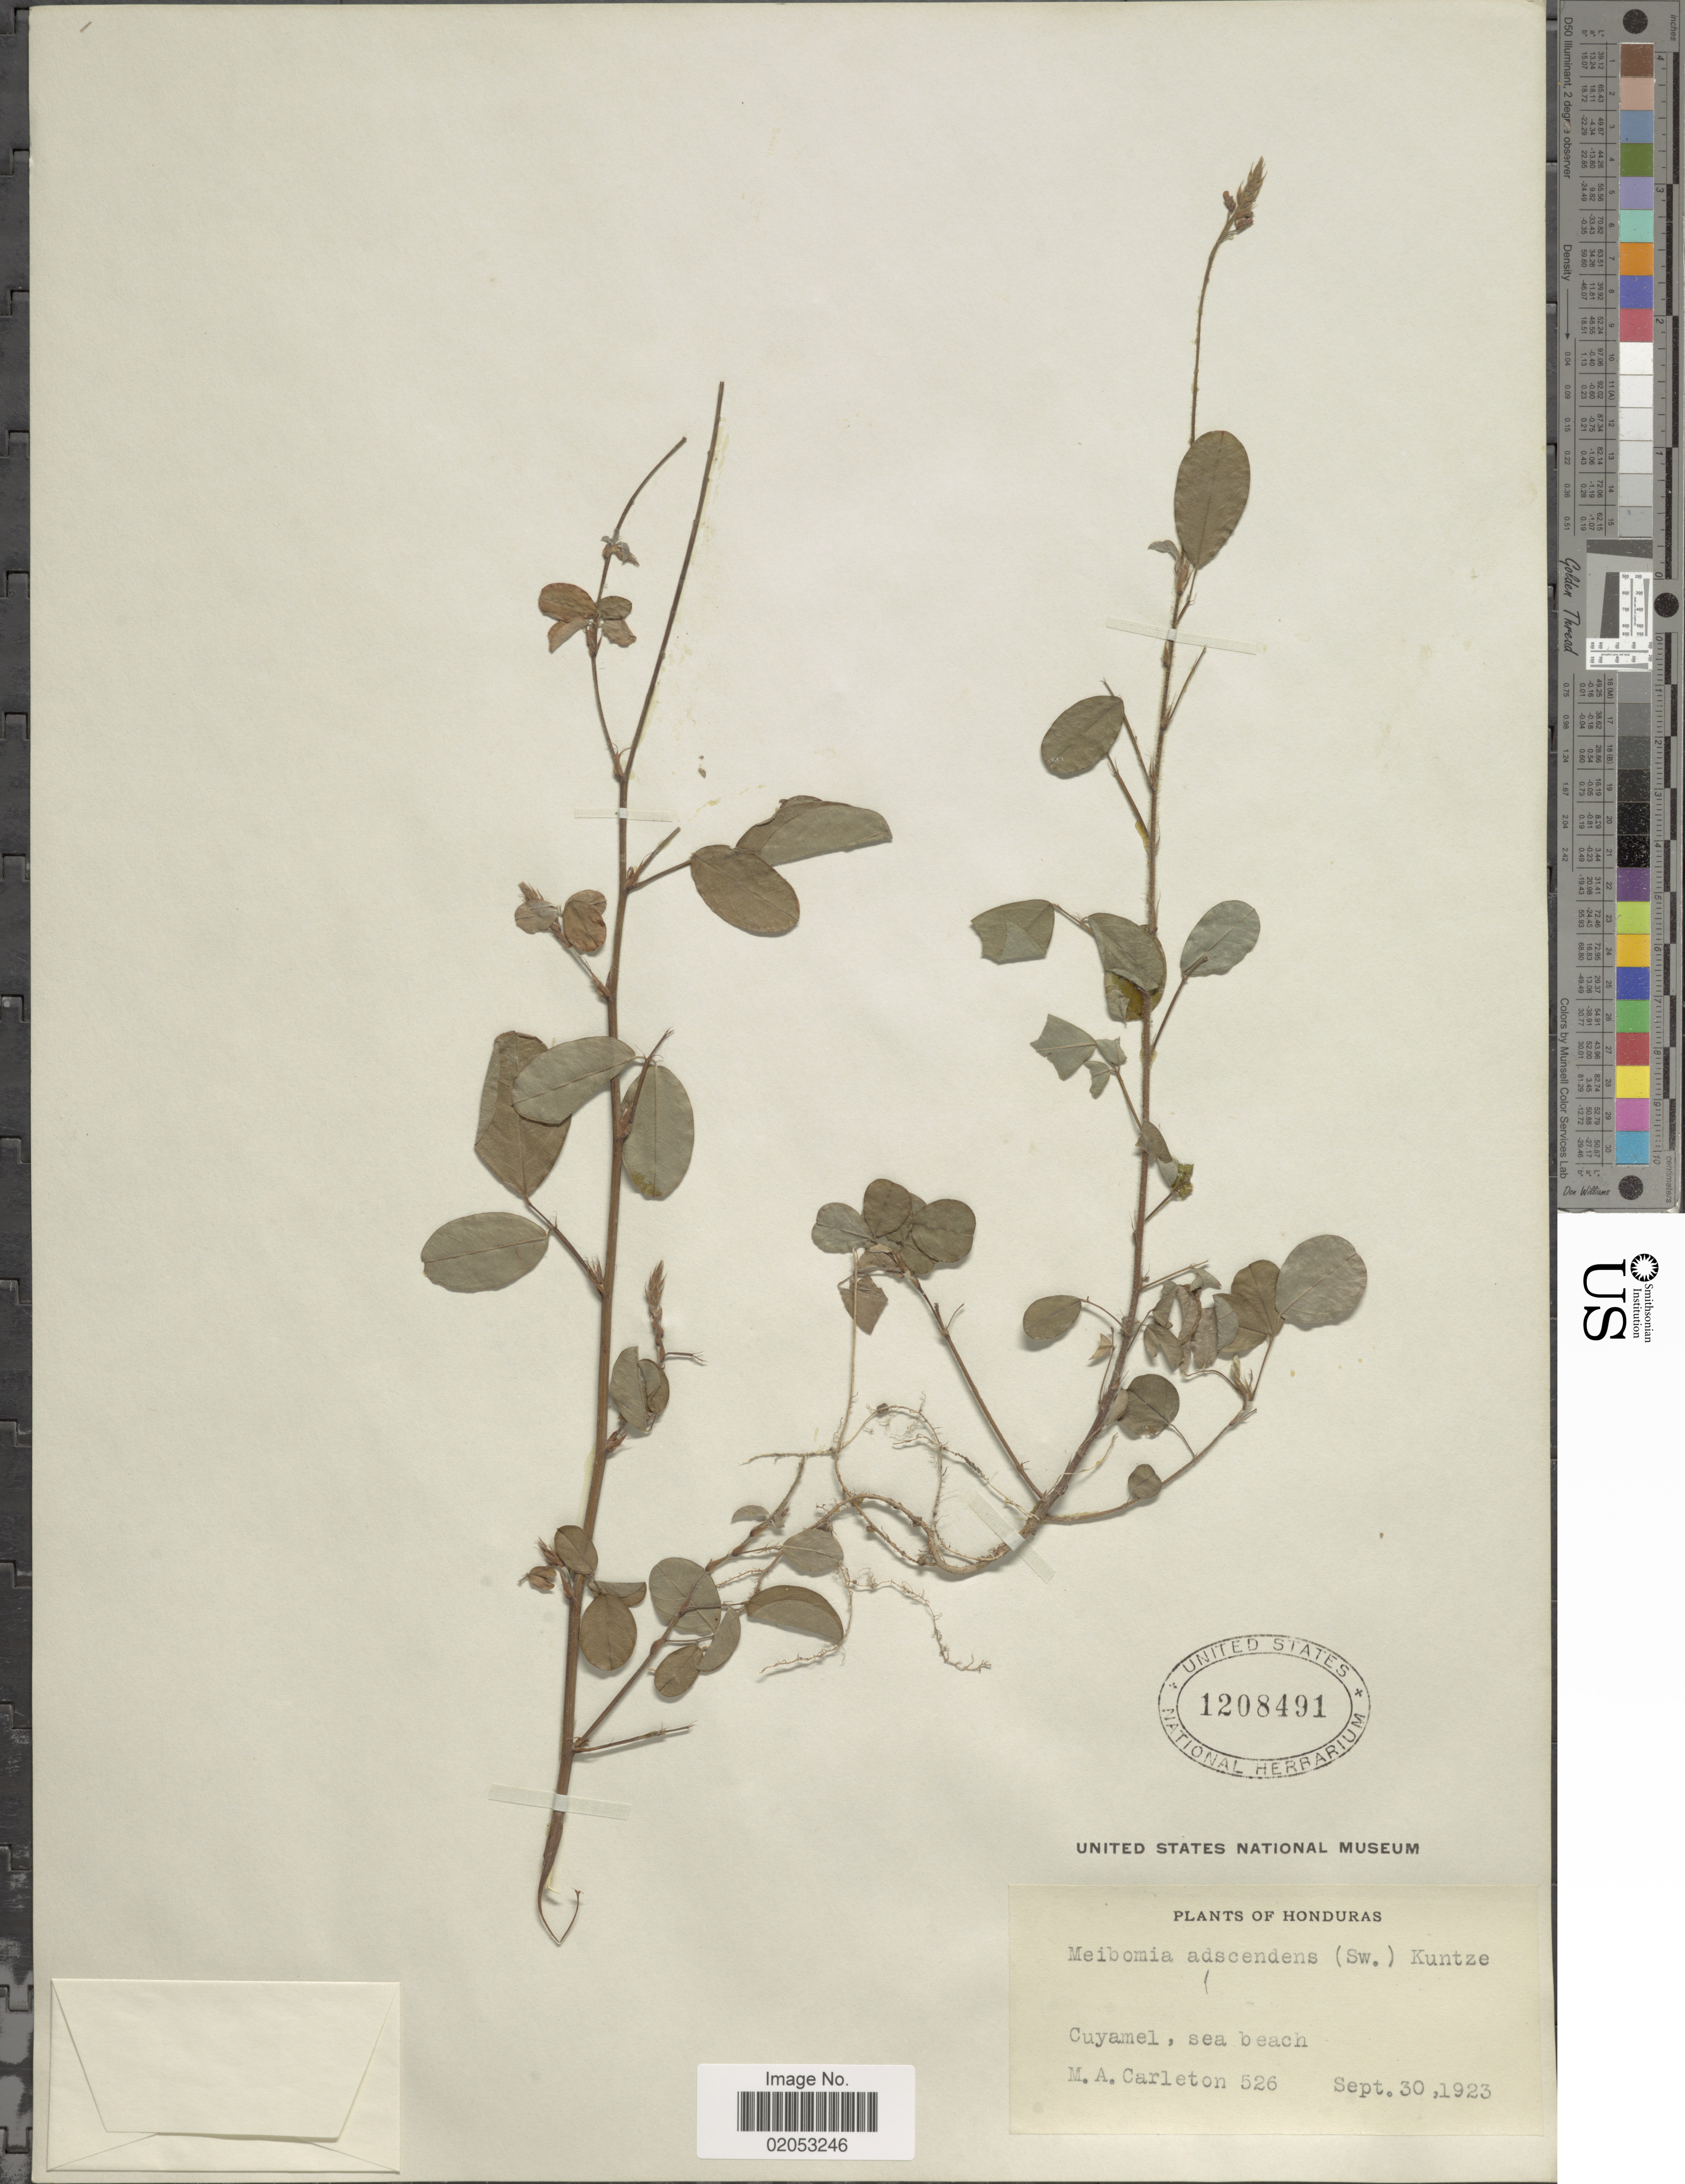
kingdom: Plantae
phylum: Tracheophyta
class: Magnoliopsida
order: Fabales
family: Fabaceae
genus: Grona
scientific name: Grona adscendens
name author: (Sw.) H. Ohashi & K. Ohashi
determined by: Strong, Mark T., (BOT), Smithsonian Institution - National Museum of Natural History (UNITED STATES)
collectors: M. A. Carleton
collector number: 526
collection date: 1923-09-30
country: Honduras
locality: Cuyamel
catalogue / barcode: US 1208491